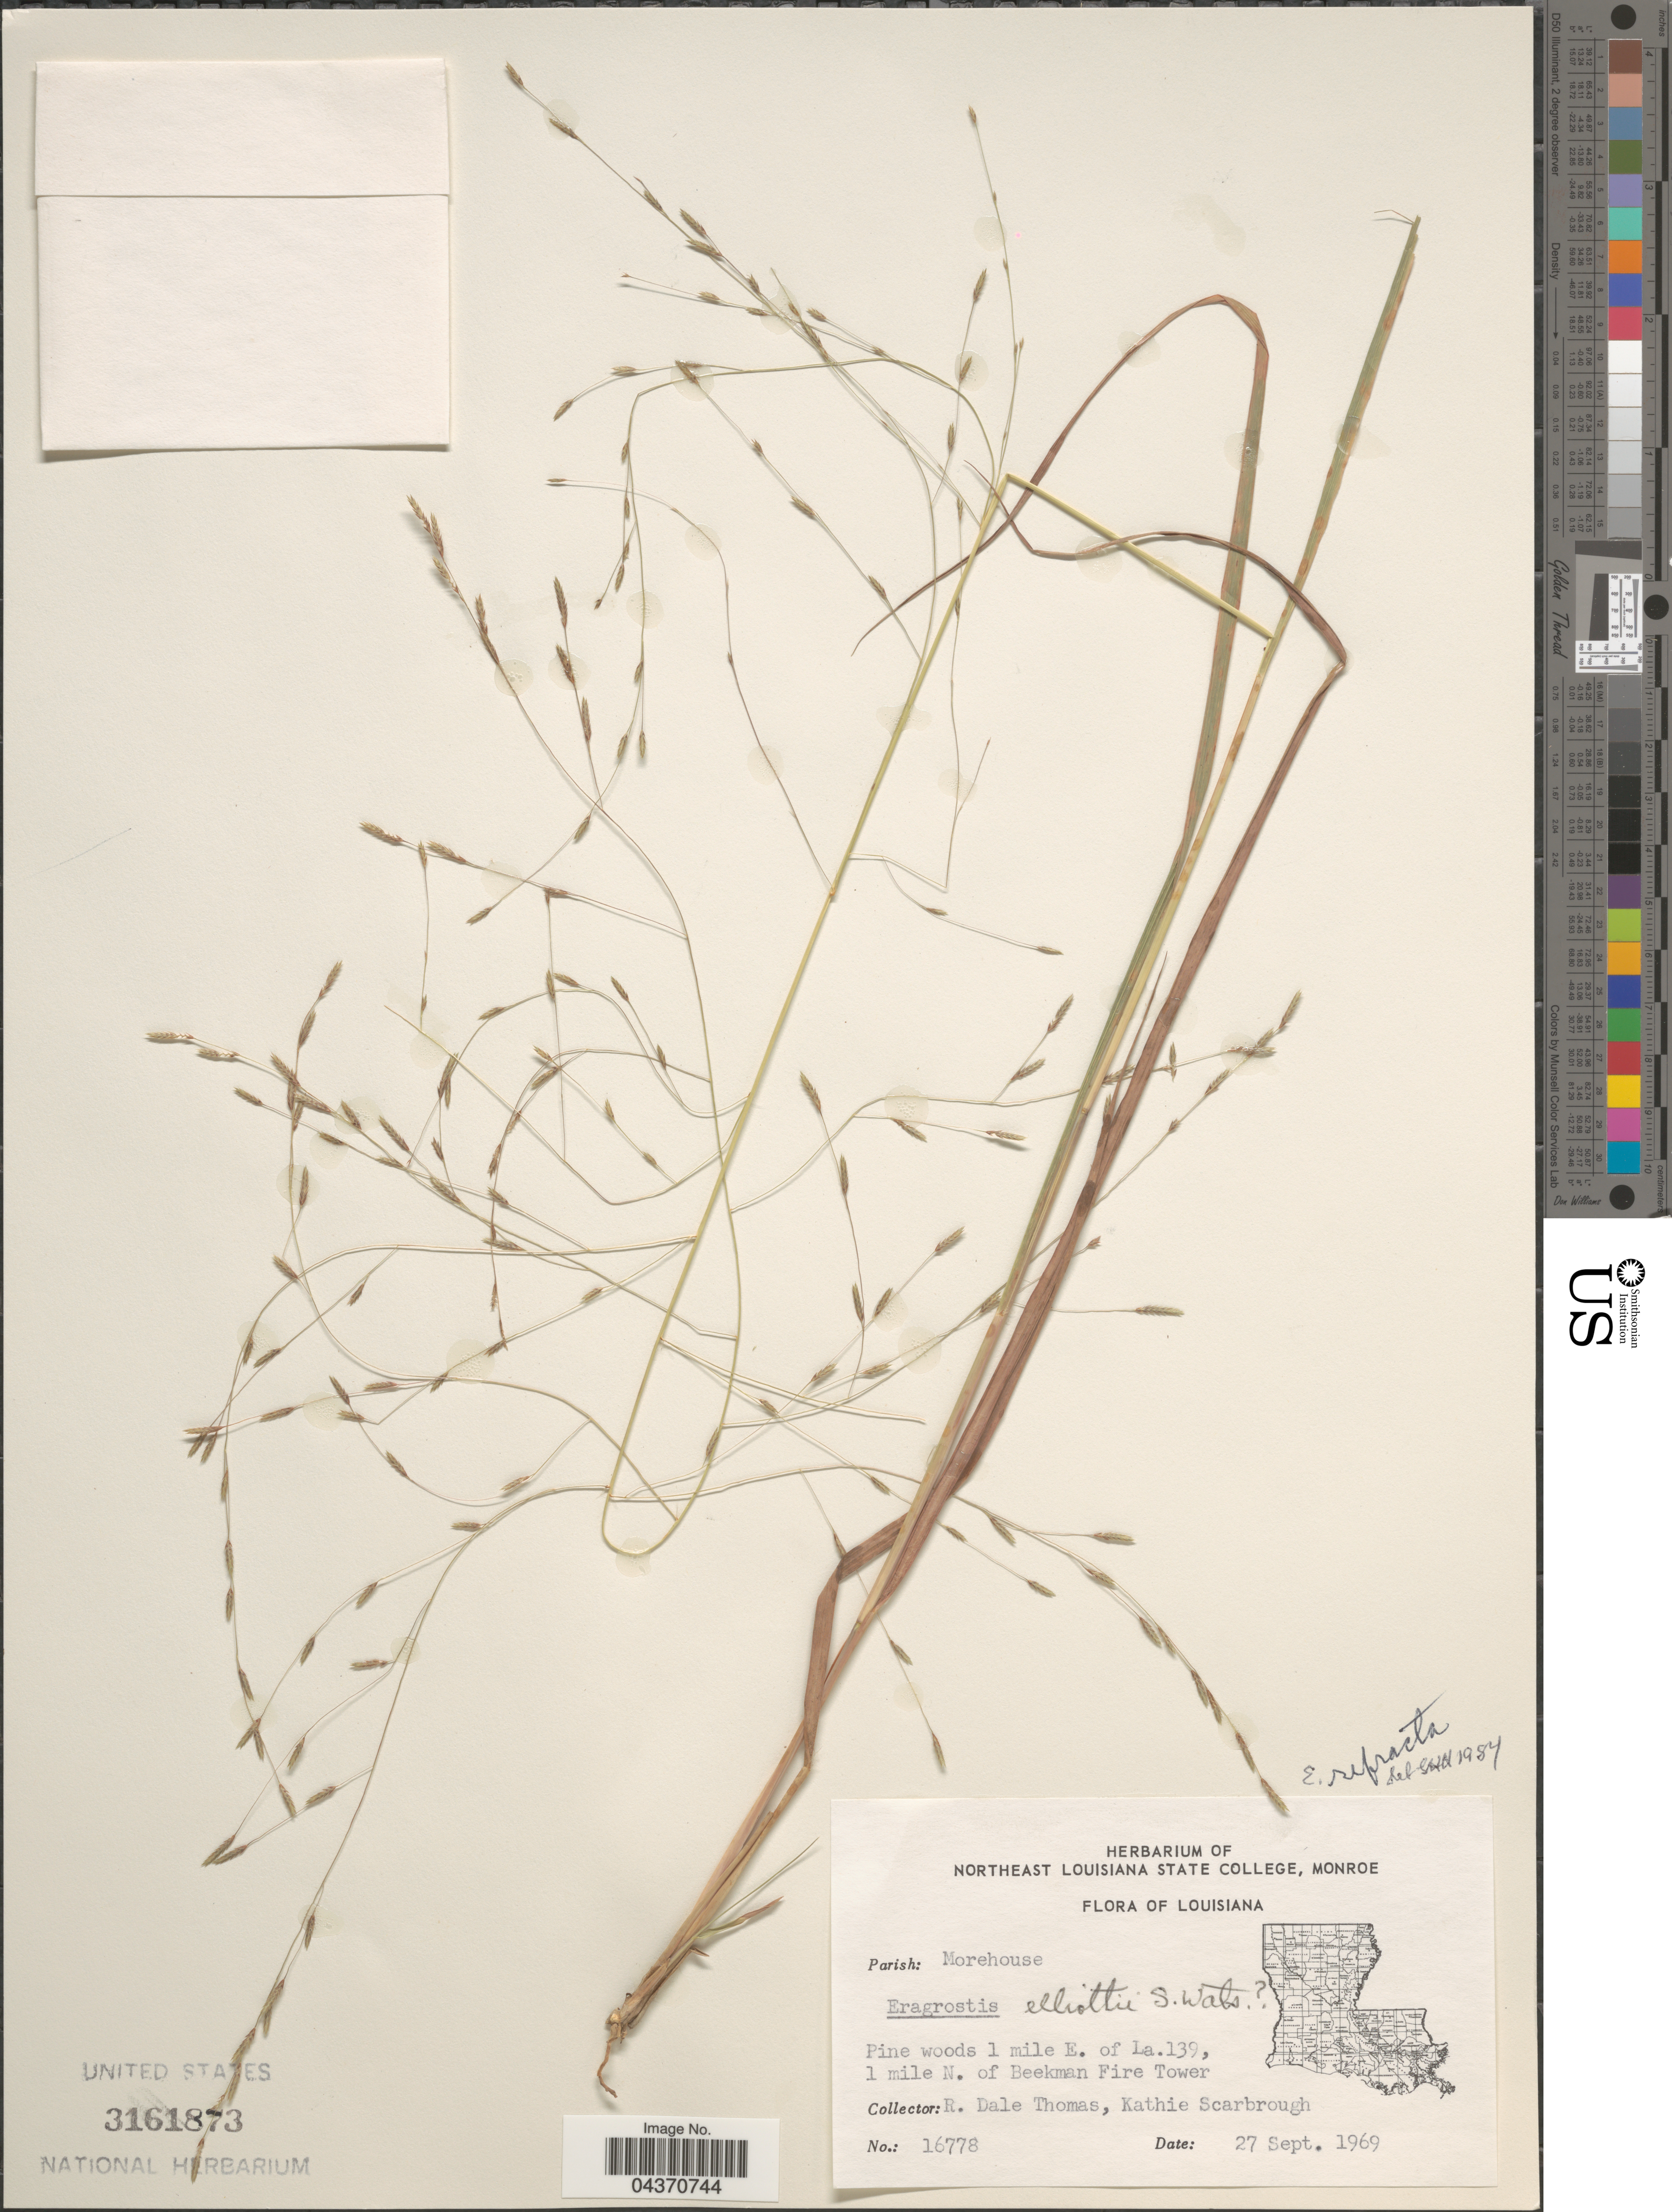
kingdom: Plantae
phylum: Tracheophyta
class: Liliopsida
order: Poales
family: Poaceae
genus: Eragrostis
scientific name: Eragrostis refracta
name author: (Muhl.) Scribn.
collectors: R. Thomas & K. Scarbrough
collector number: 16778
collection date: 1969-09-27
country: United States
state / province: Louisiana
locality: Pine woods 1 mile E. of La. 139, 1 mile N. of Beekman Fire Tower.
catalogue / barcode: US 3161873